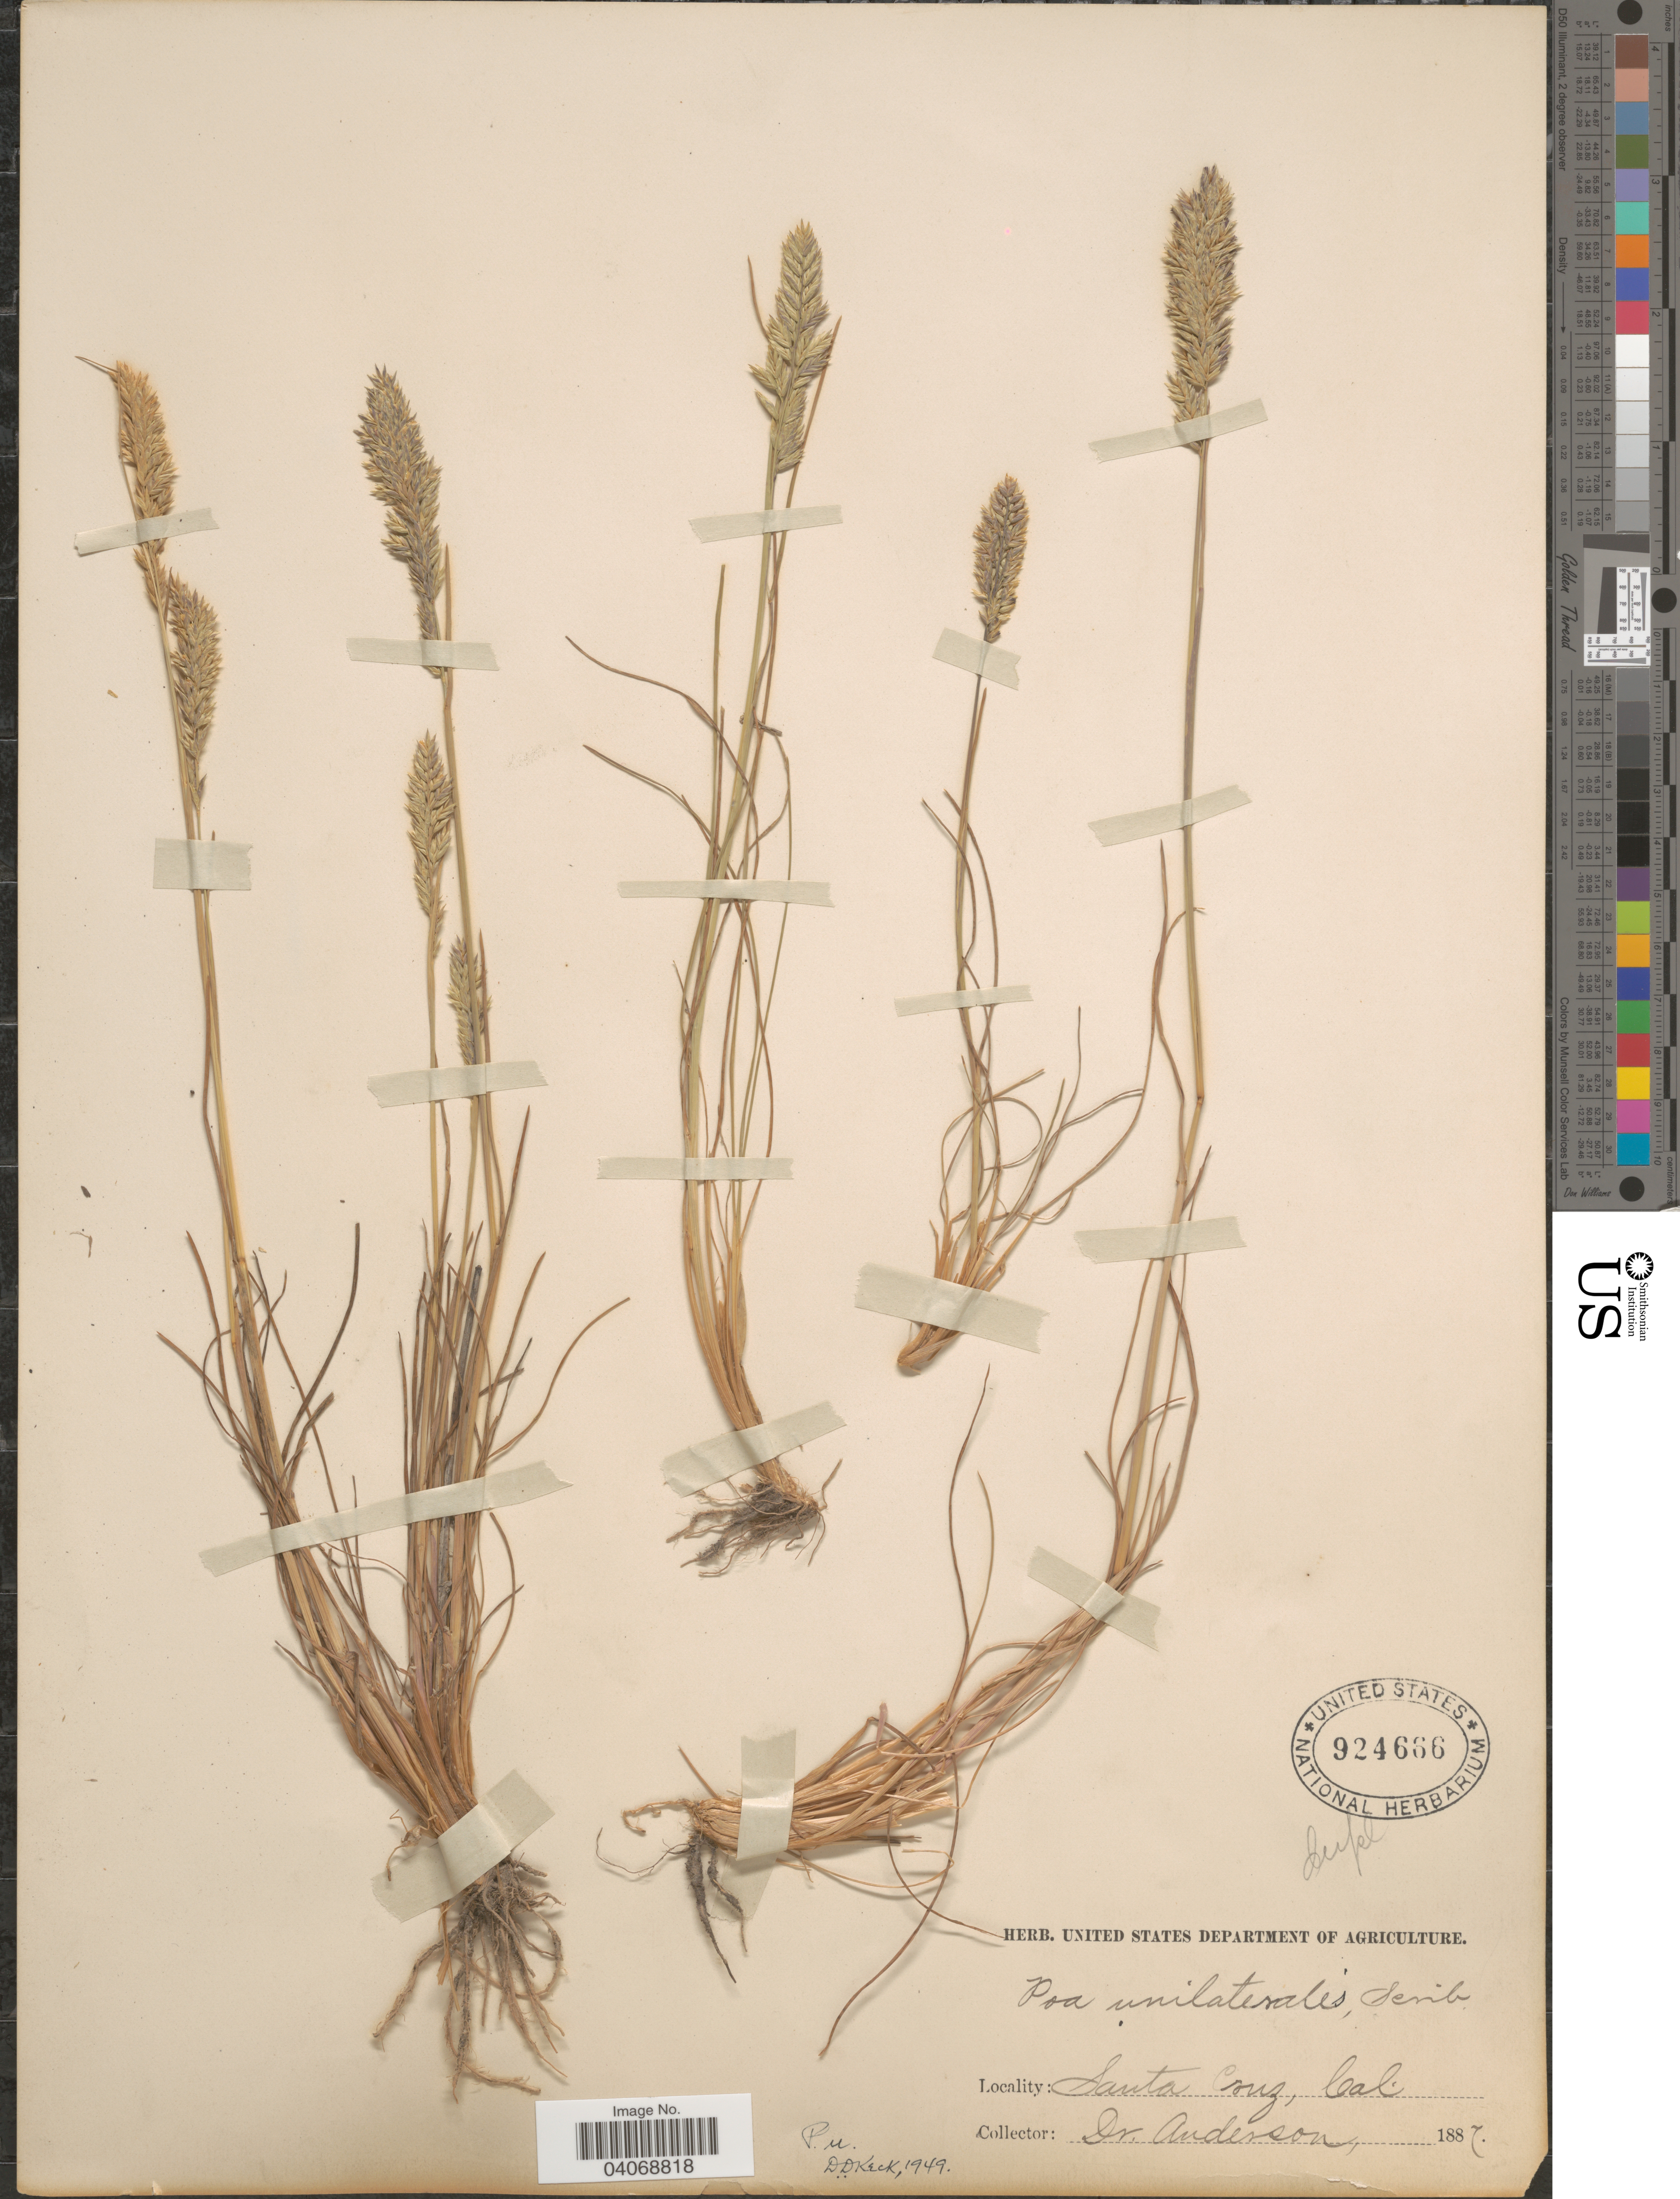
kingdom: Plantae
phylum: Tracheophyta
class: Liliopsida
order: Poales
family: Poaceae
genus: Poa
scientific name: Poa unilateralis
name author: Scribn. ex Vasey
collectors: -- Anderson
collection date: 1887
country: United States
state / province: California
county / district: Santa Cruz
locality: Santa Cruz.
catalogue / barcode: US 924666